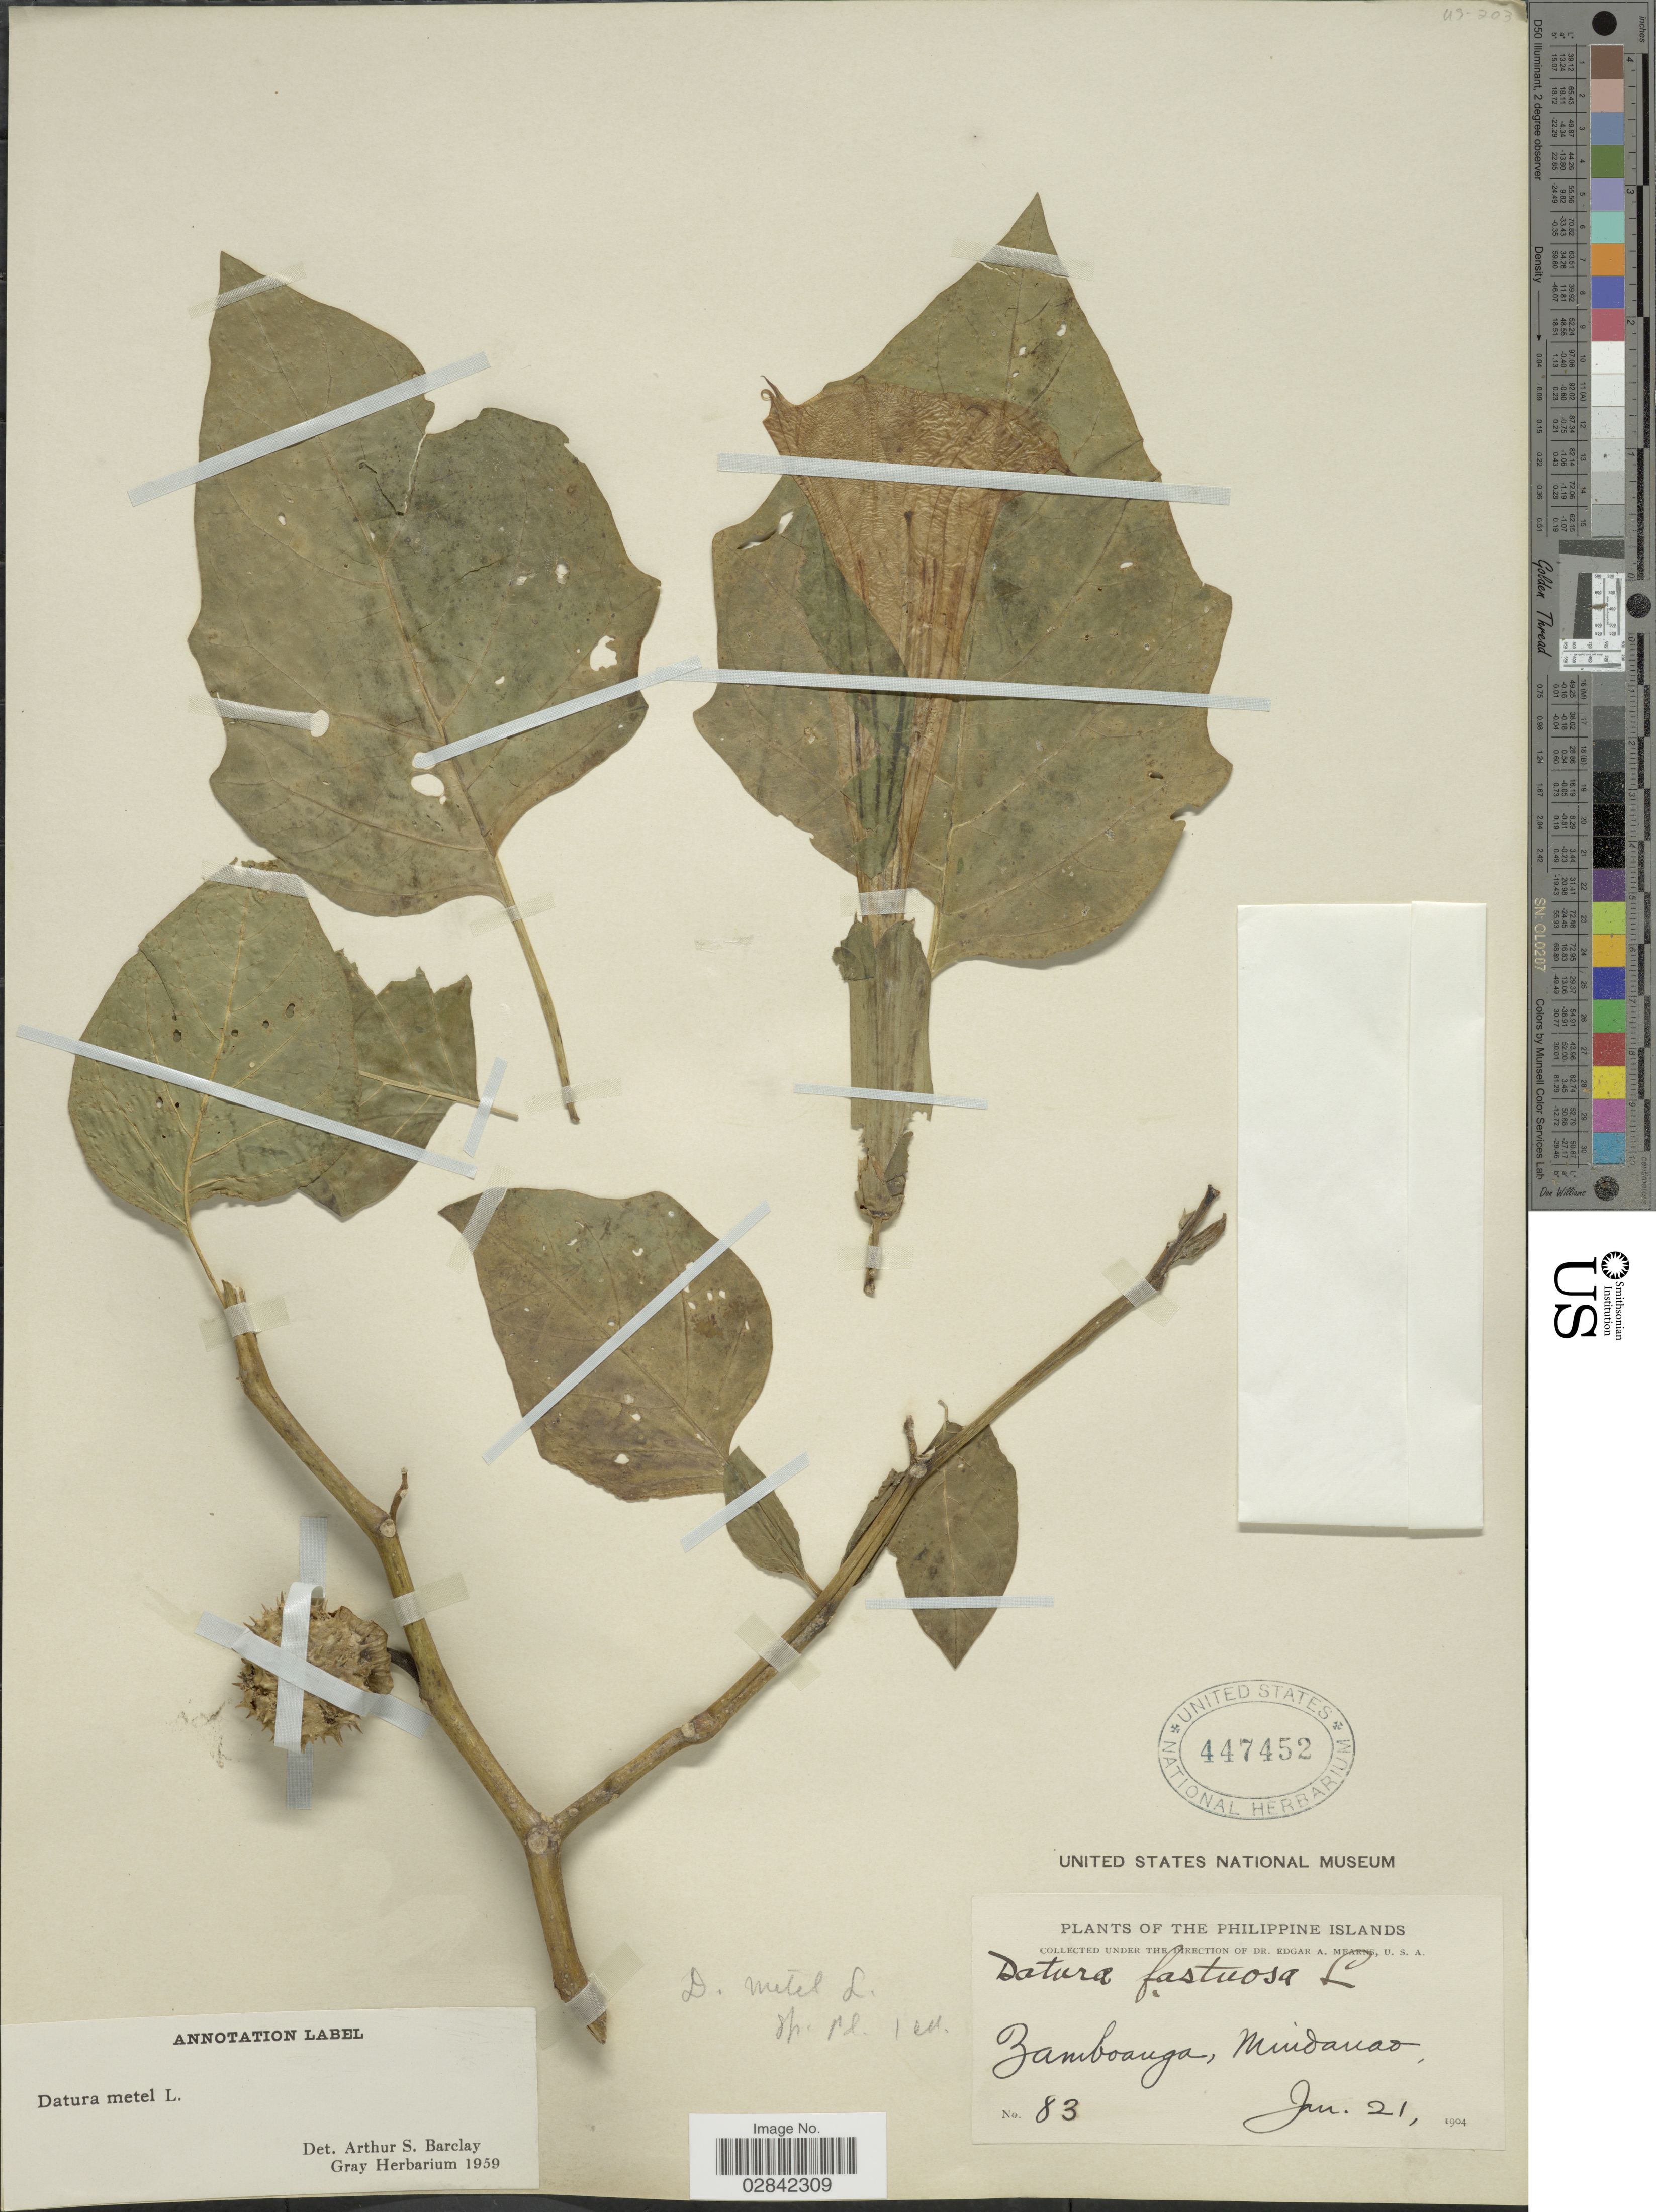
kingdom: Plantae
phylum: Tracheophyta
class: Magnoliopsida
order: Solanales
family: Solanaceae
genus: Datura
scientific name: Datura metel 'Flore Pleno'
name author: L.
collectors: E. A. Mearns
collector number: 83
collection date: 1904-01-21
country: Philippines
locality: Zamboanga, Mindanao.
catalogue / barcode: US 447452